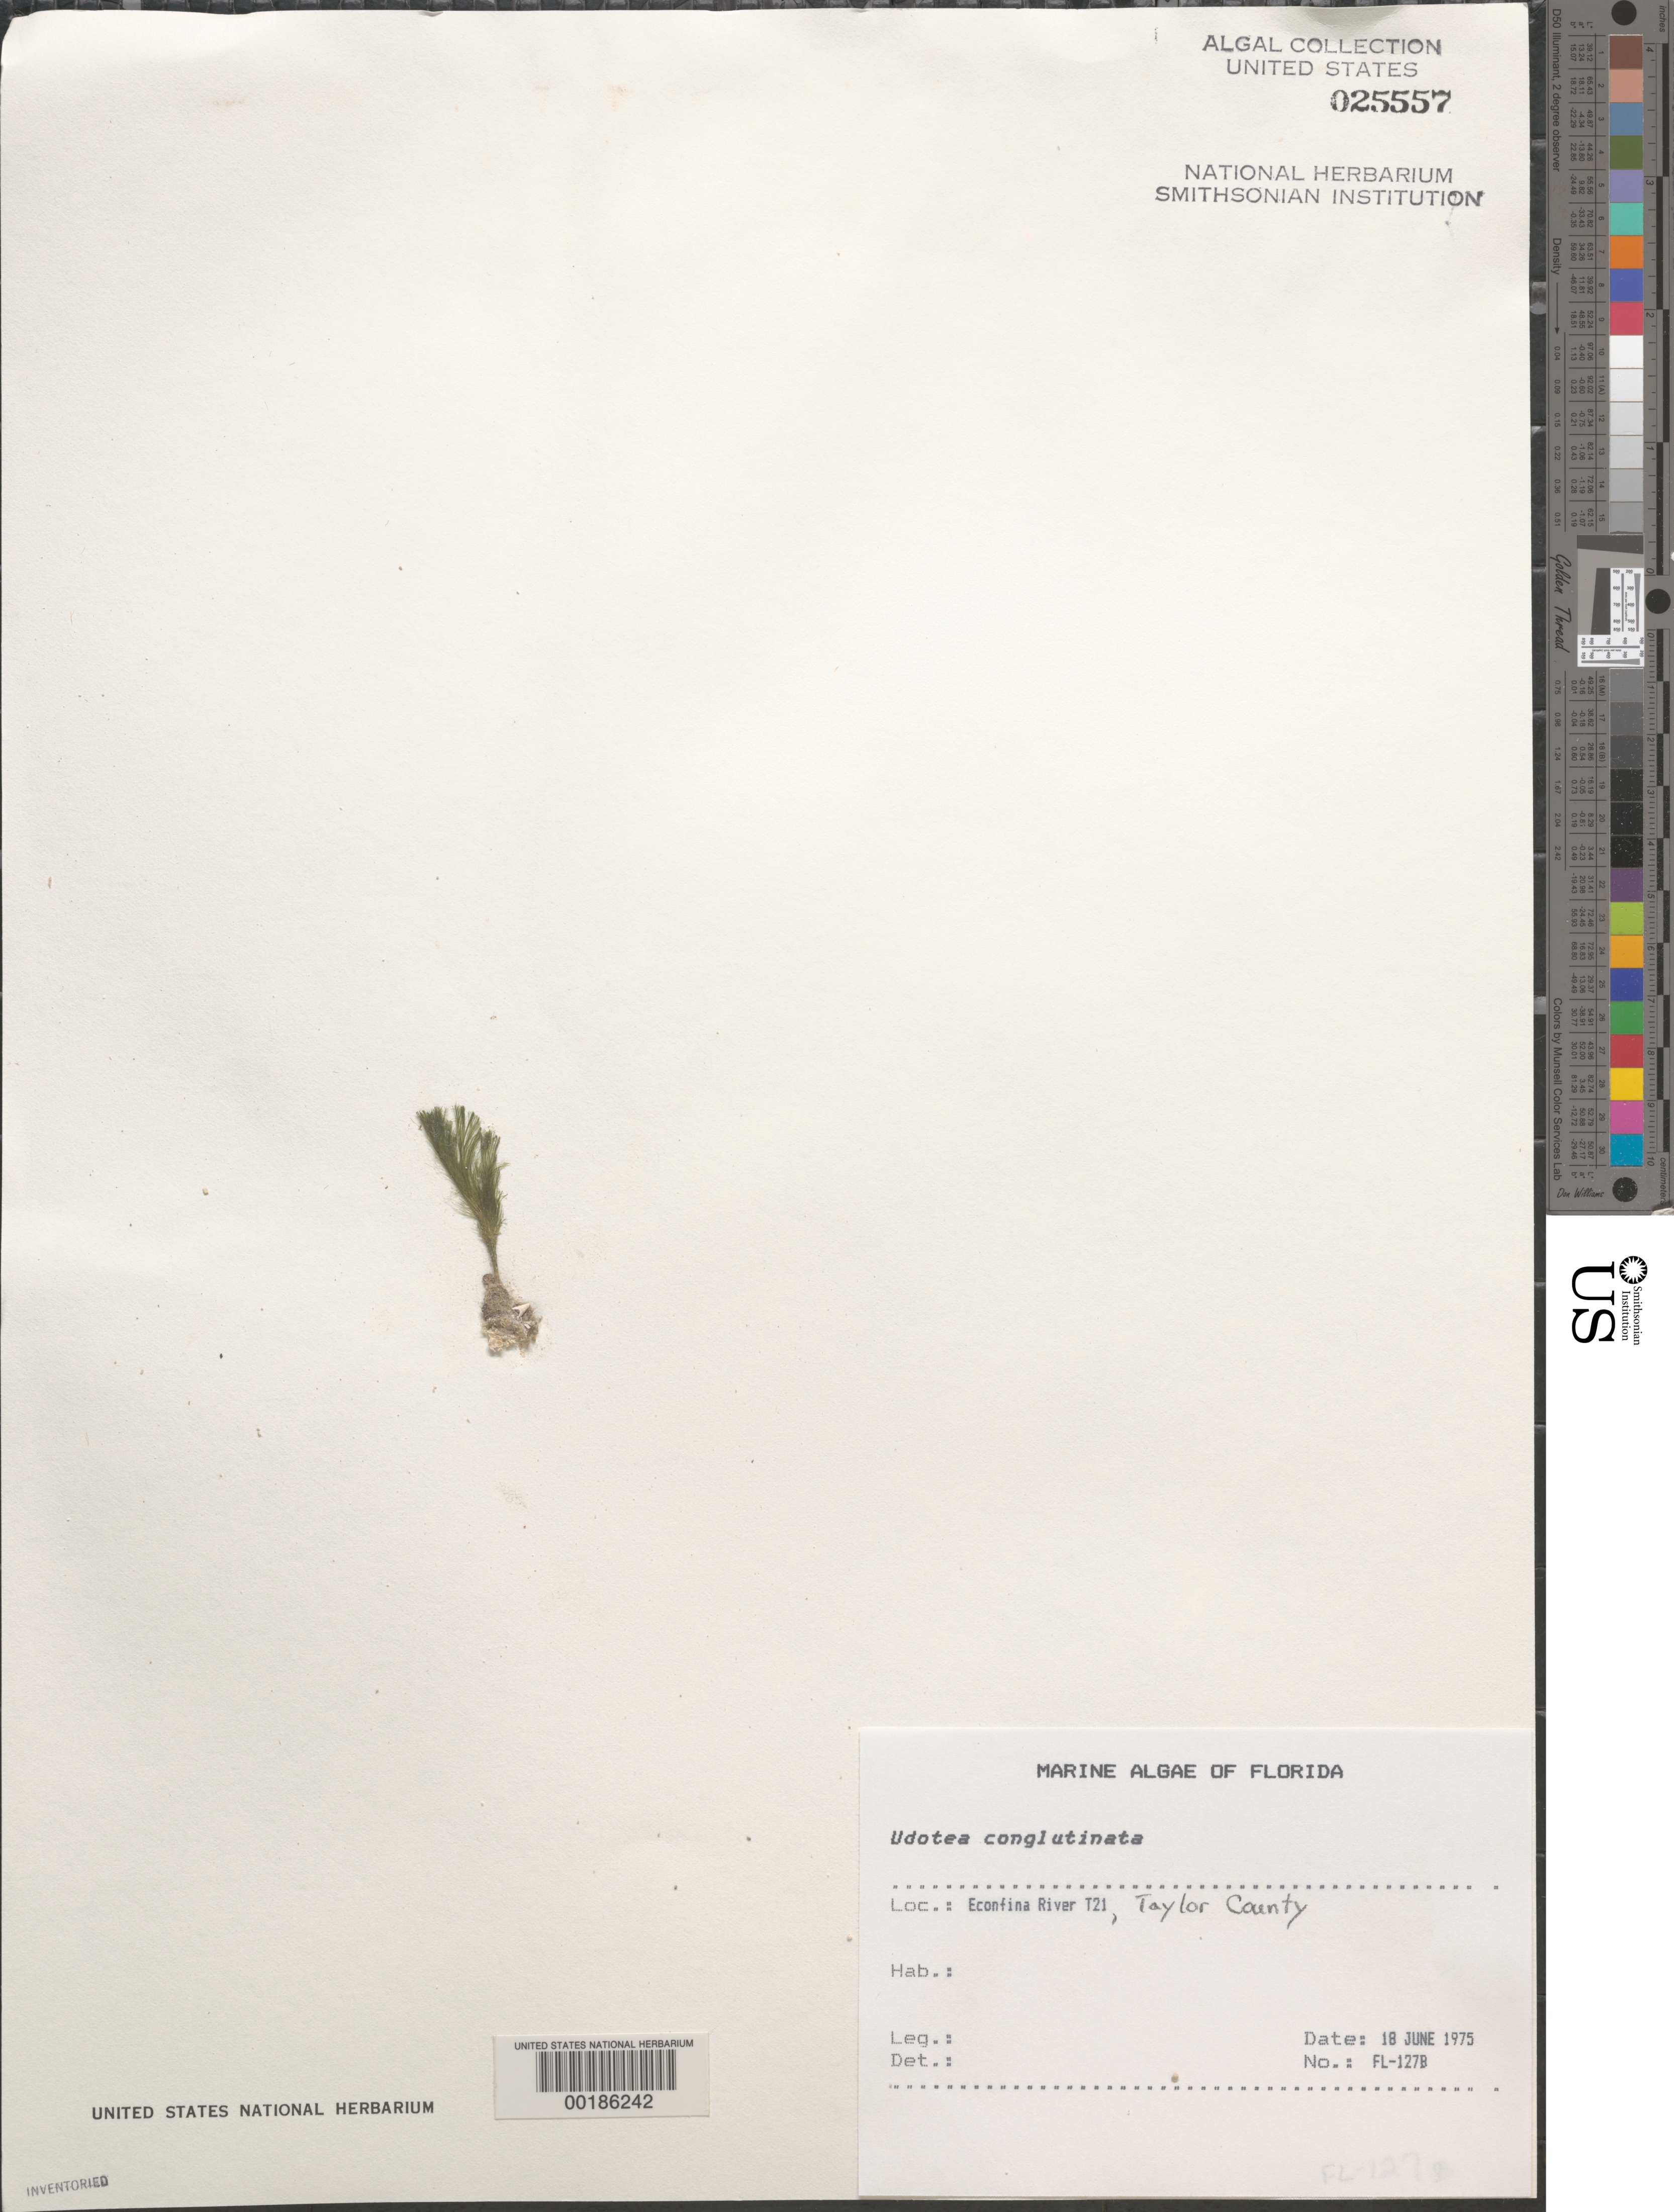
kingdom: Plantae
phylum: Chlorophyta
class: Ulvophyceae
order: Bryopsidales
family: Udoteaceae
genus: Udotea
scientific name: Udotea conglutinata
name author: (Ellis & Sol.) J.V.Lamouroux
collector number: FL-127b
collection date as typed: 18 Jun 1975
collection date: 1975-06-18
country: United States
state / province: Florida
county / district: Taylor County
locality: Econfina River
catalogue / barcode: US 25557